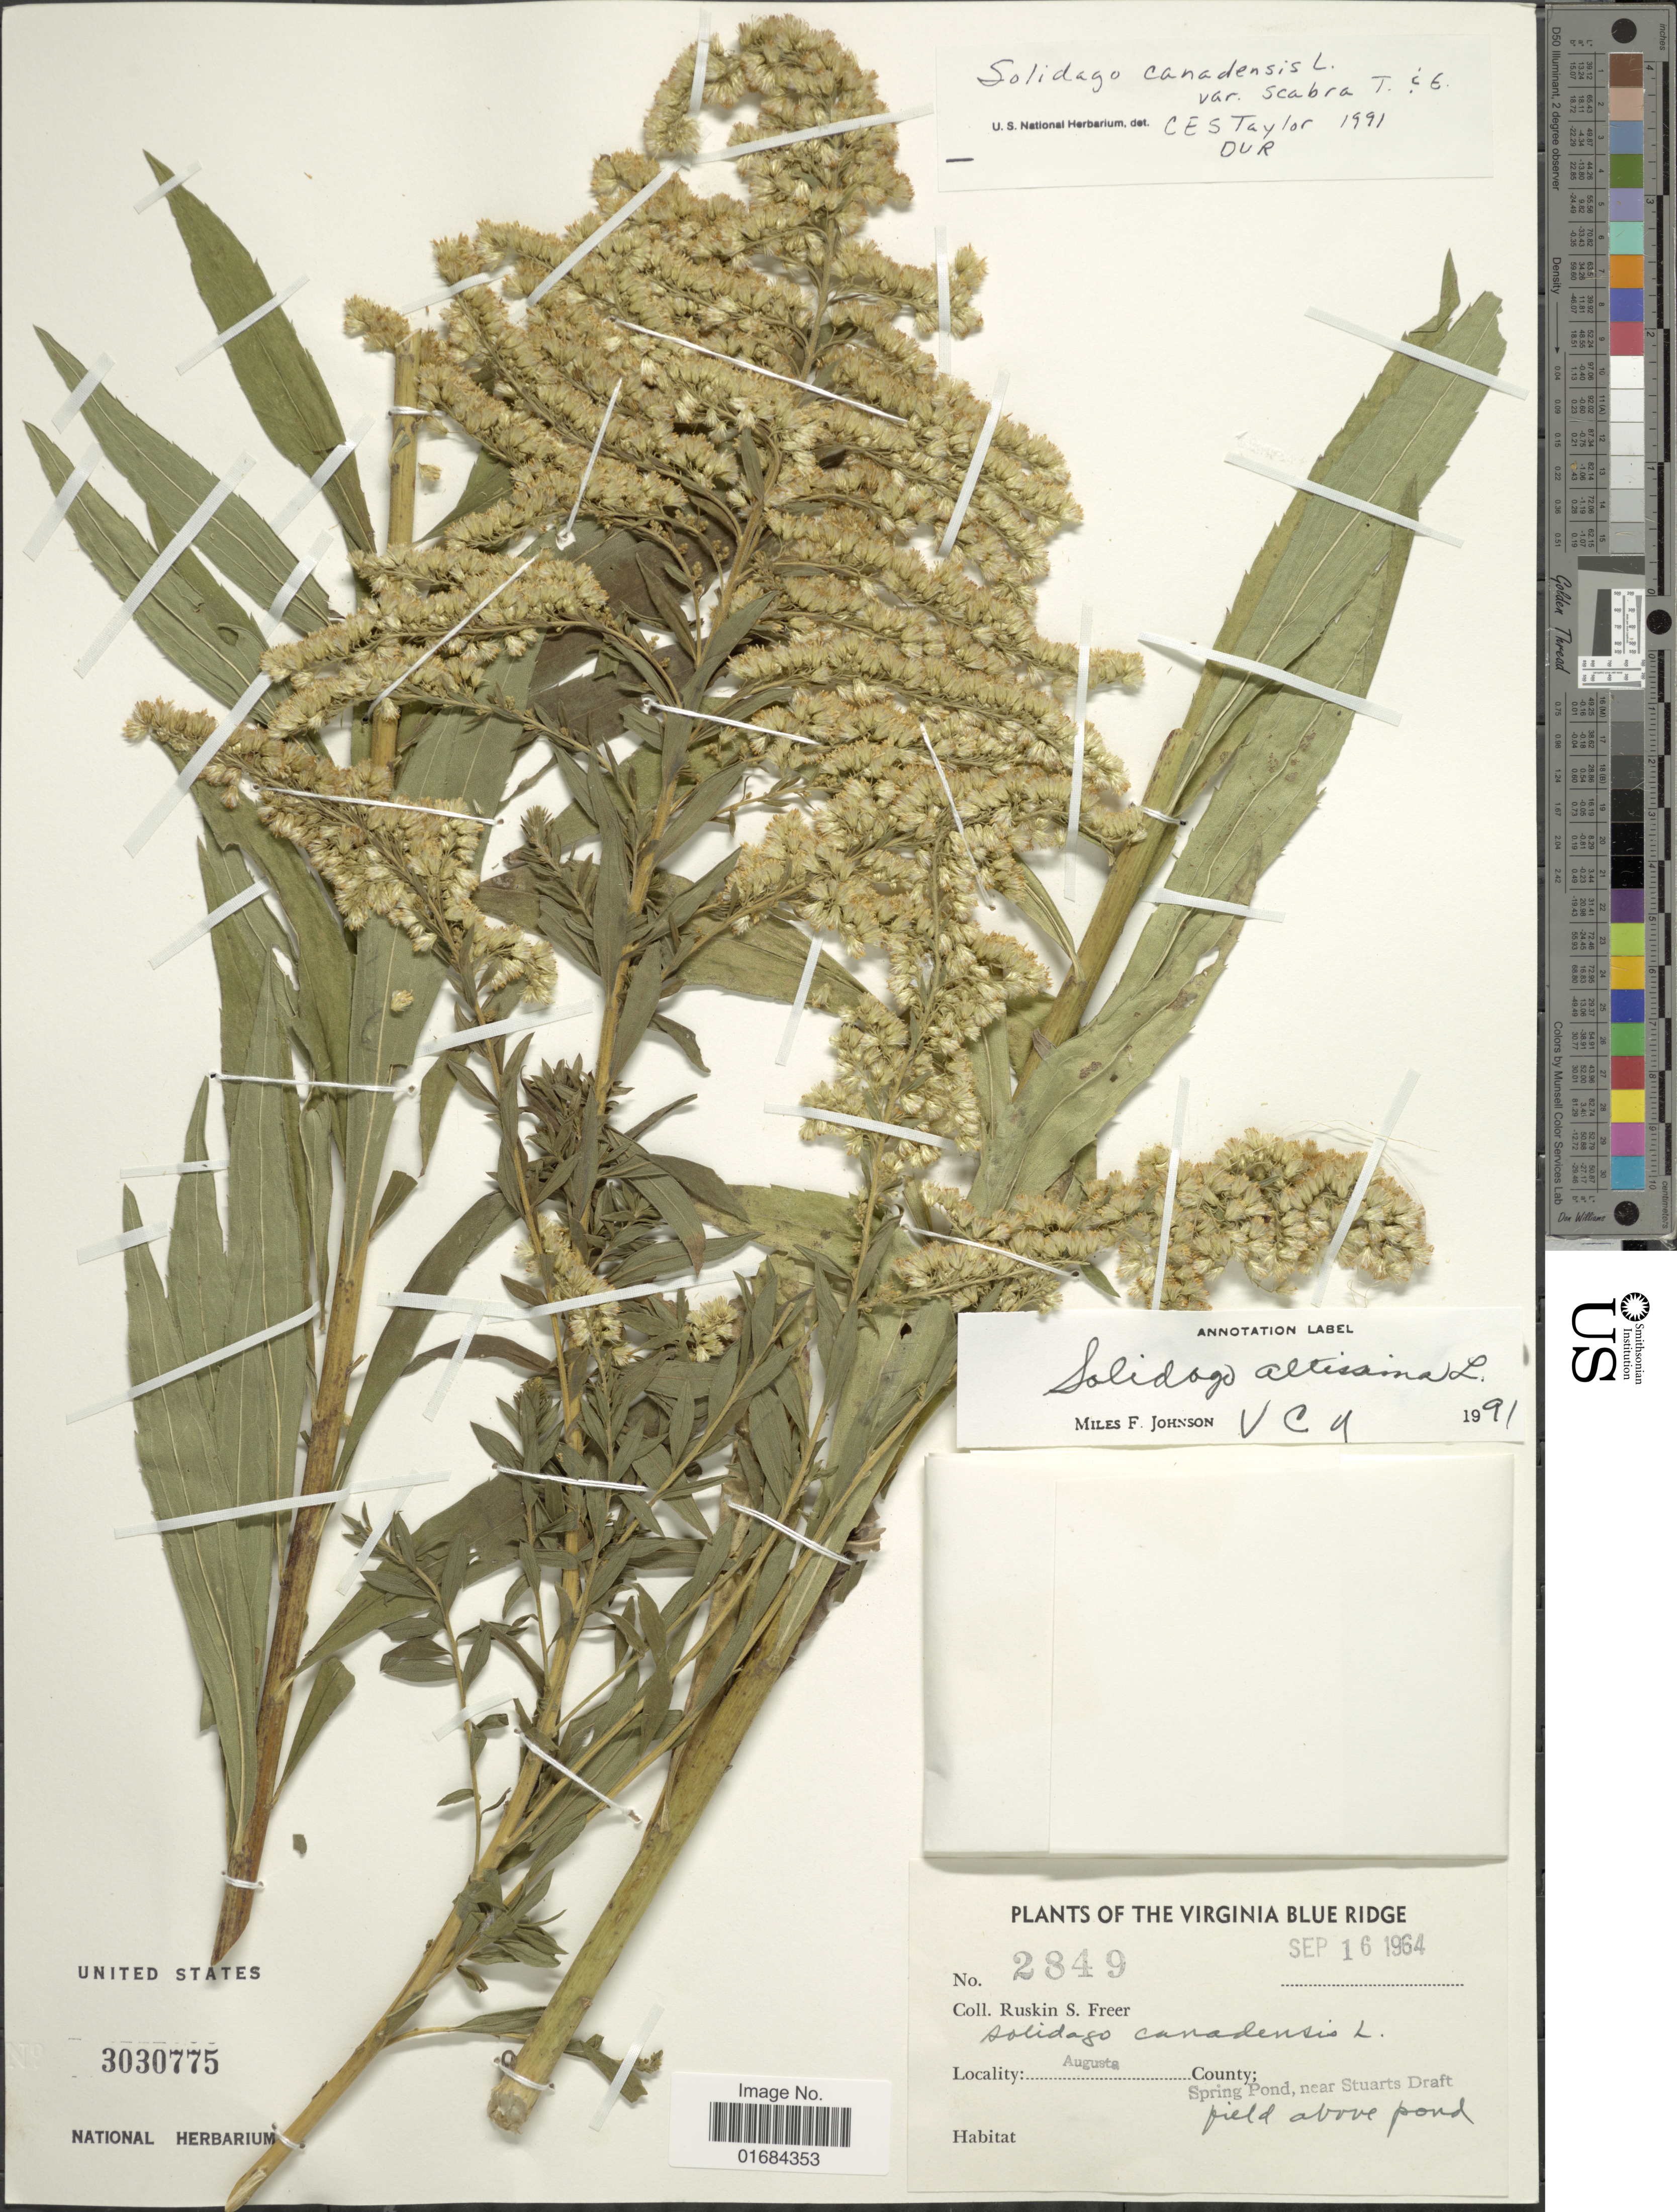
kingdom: Plantae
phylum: Tracheophyta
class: Magnoliopsida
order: Asterales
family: Asteraceae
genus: Solidago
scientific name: Solidago altissima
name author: L.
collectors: R. Freer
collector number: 2849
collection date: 1964-09-16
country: United States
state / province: Virginia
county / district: Augusta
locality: The Virginia Blue Ridge, Augusta County; Spring Pond, near Stuarts Draft.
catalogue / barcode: US 3030775